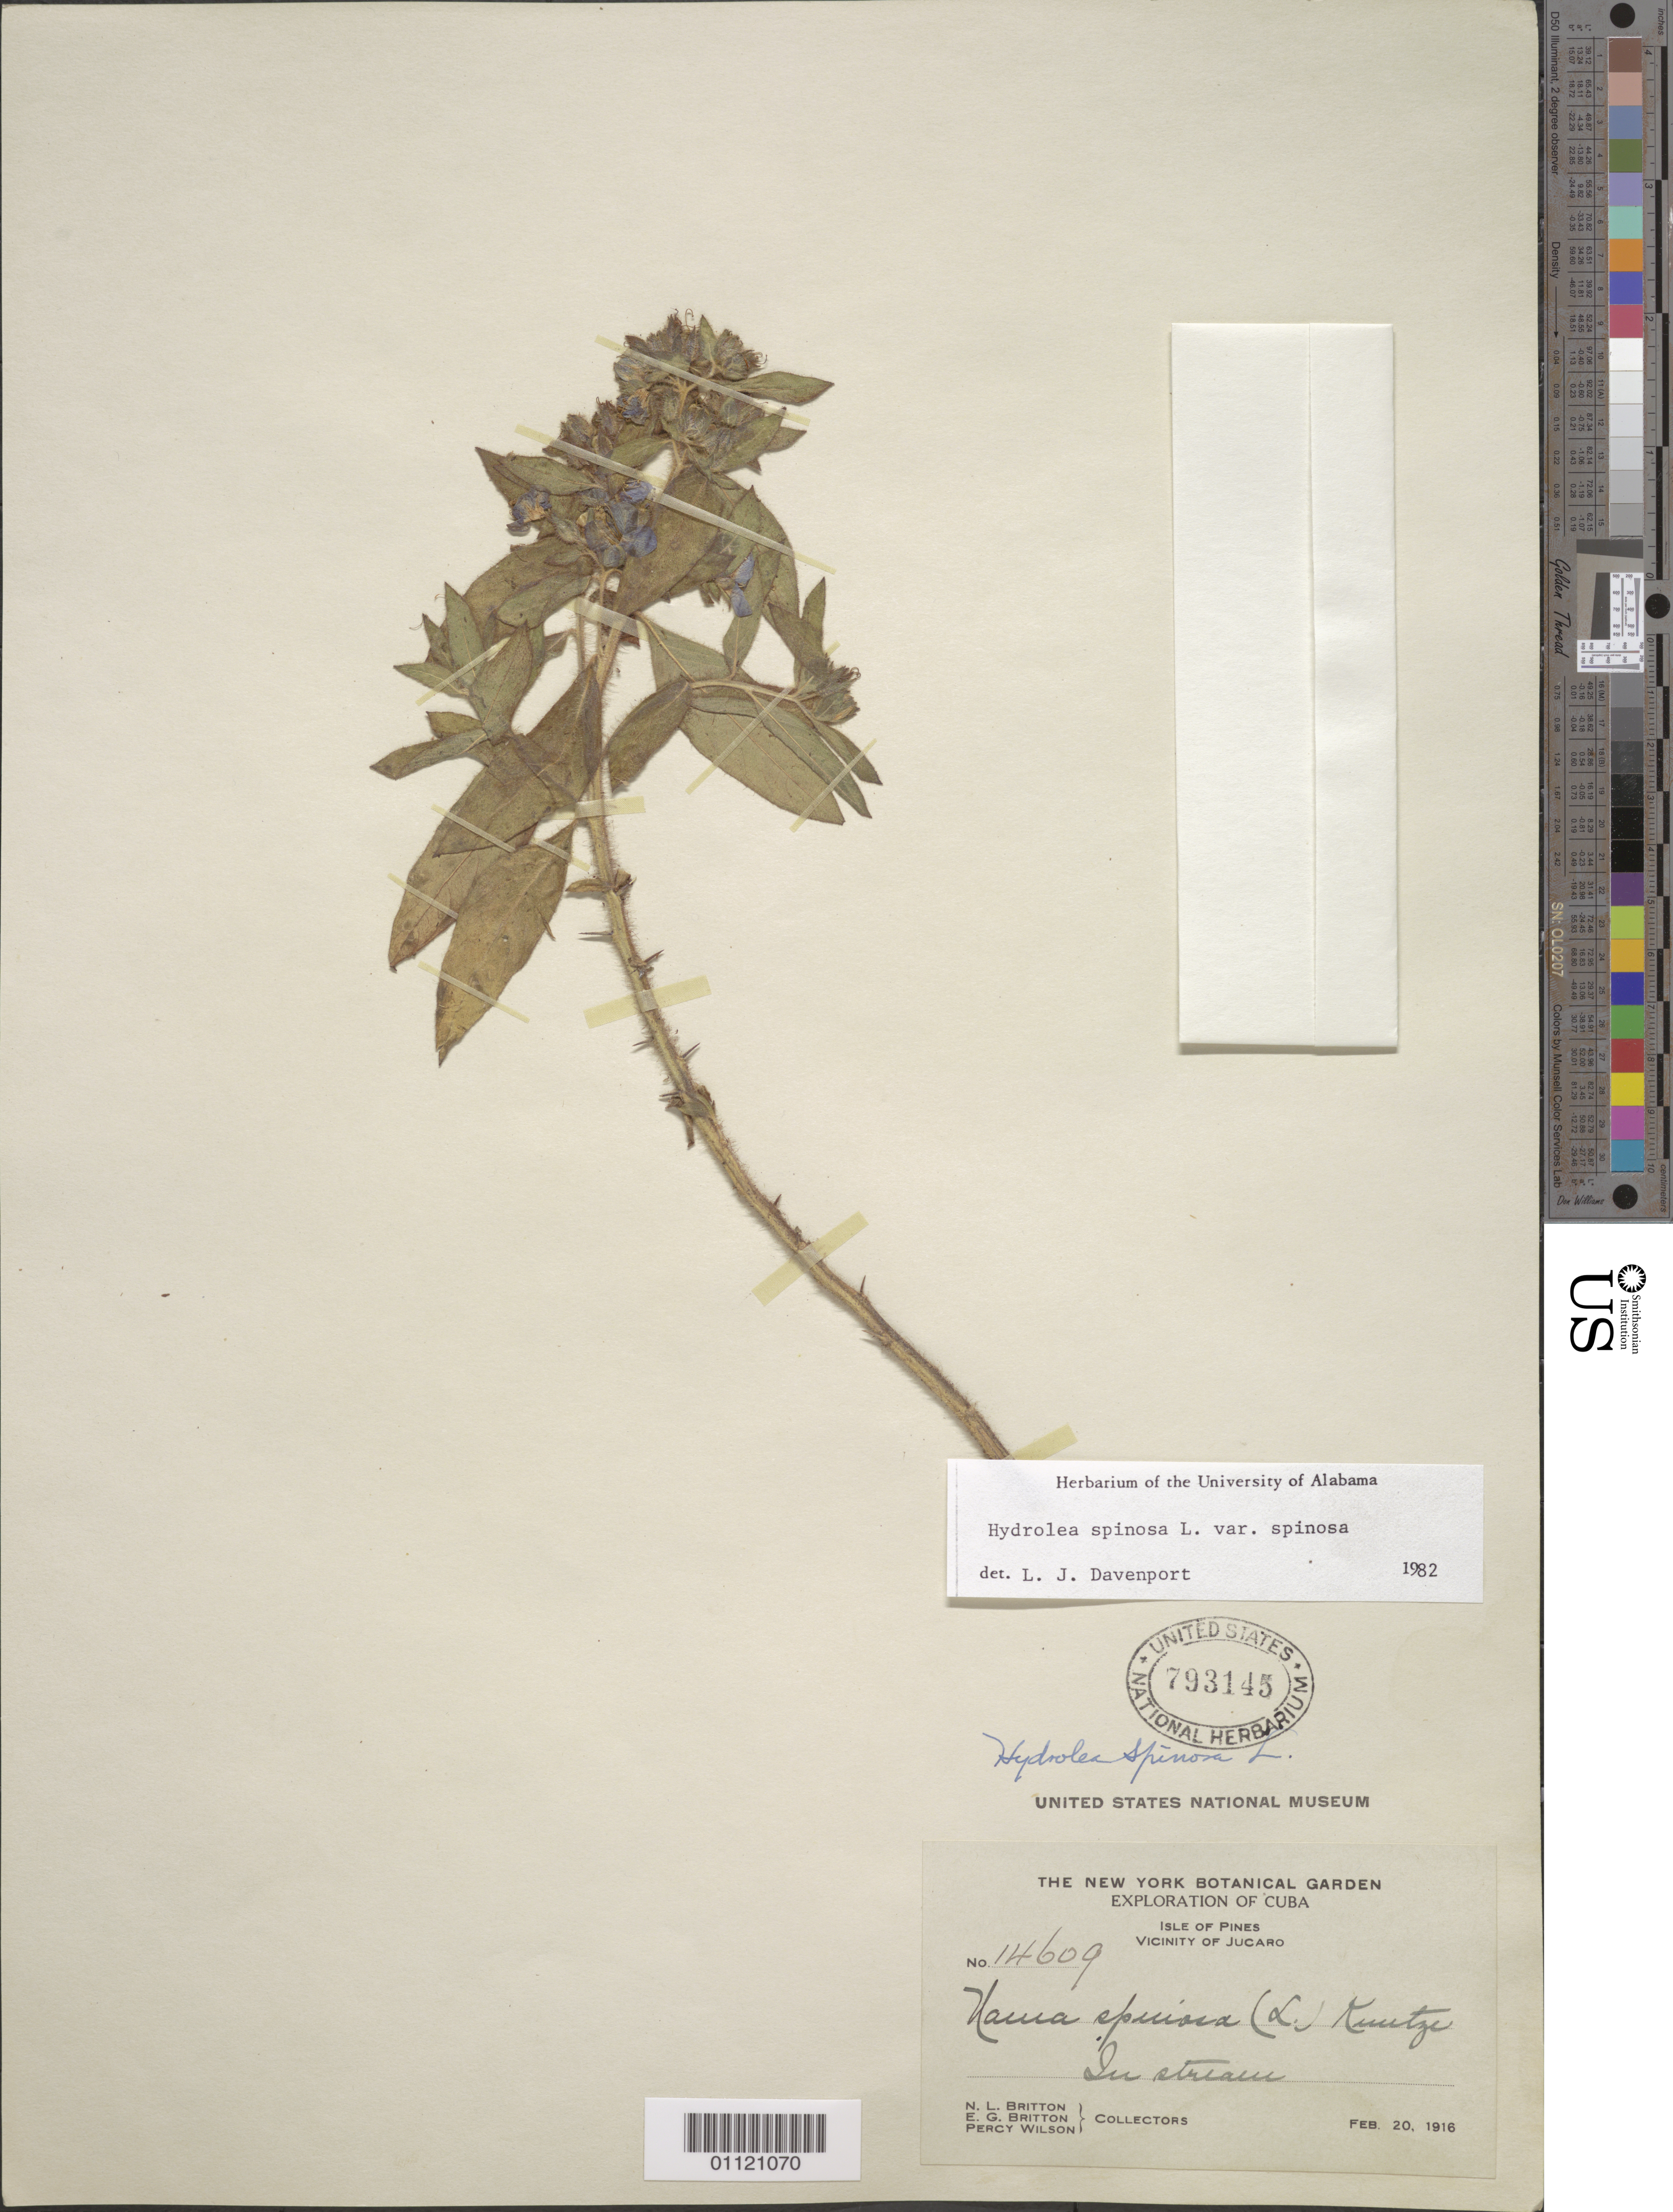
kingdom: Plantae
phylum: Tracheophyta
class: Magnoliopsida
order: Solanales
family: Hydroleaceae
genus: Hydrolea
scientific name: Hydrolea spinosa var. spinosa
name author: L.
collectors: N. Britton, E. G. Britton & P. Wilson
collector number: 14609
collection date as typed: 20 Feb 1916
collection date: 1916-02-20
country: Cuba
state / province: Isla de La Juventud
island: Isla de la Juventud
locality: Vicinity of Jucaro, in stream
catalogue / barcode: US 793145